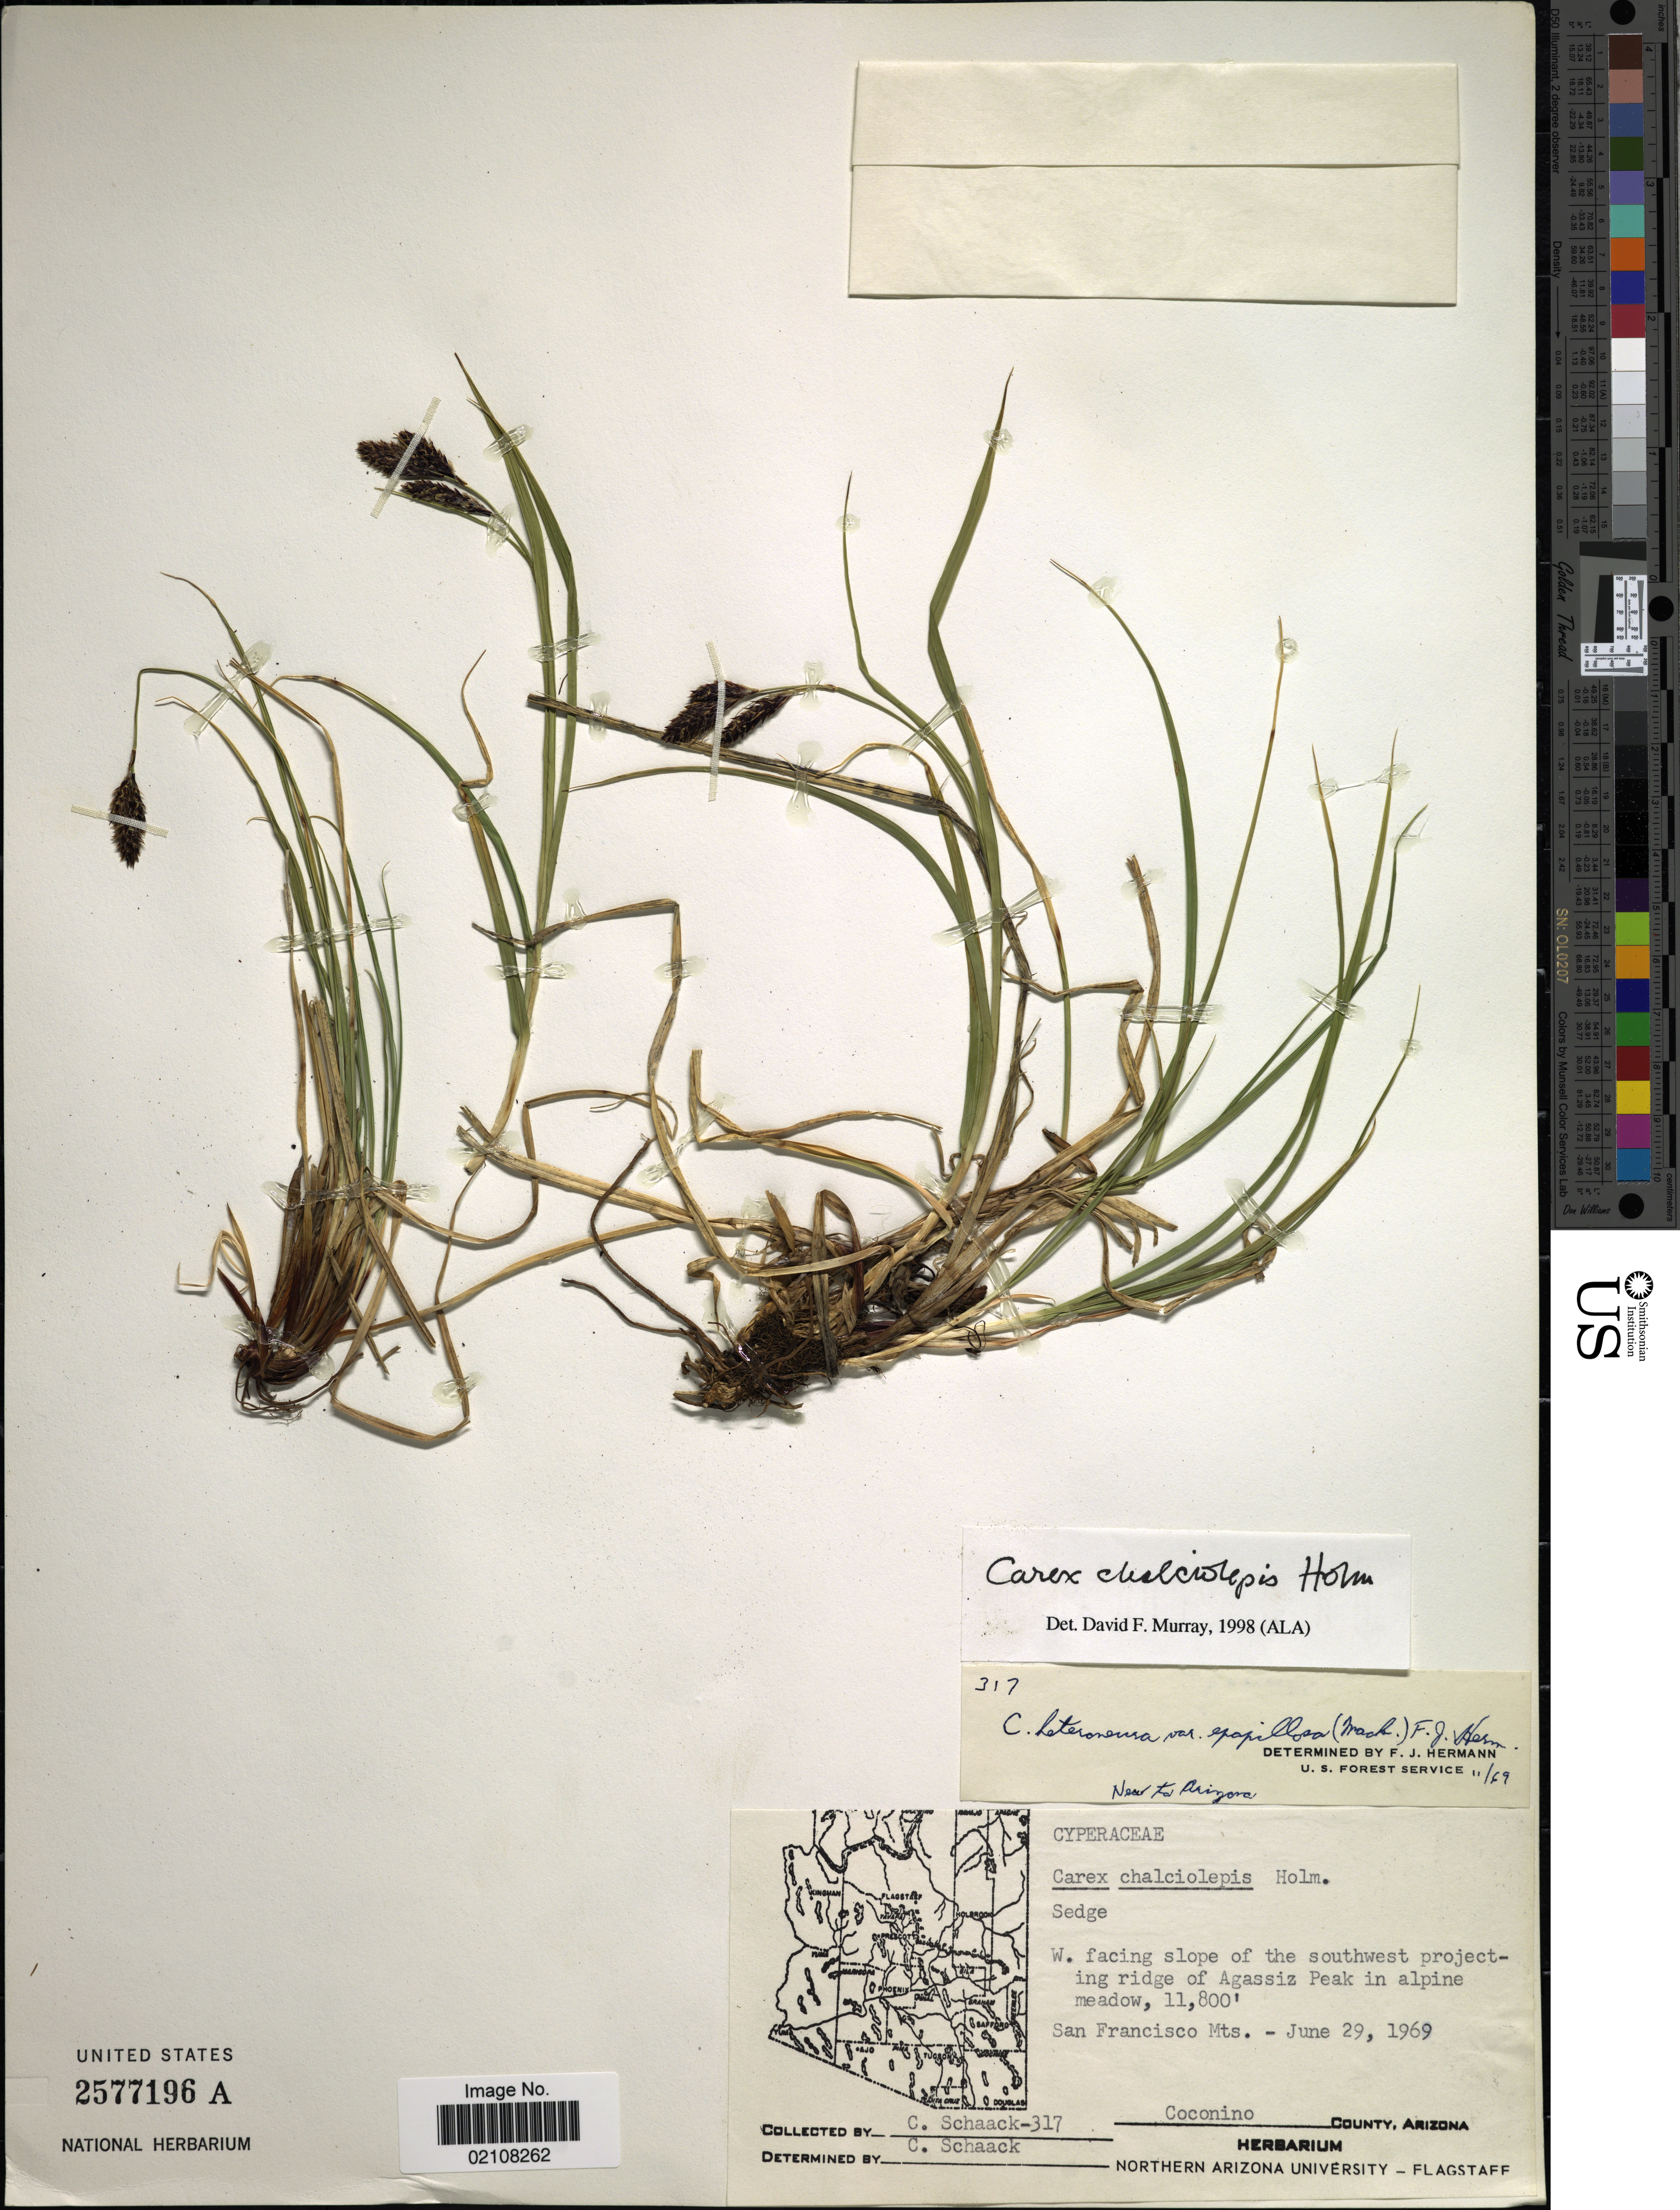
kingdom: Plantae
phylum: Tracheophyta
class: Liliopsida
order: Poales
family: Cyperaceae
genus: Carex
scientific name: Carex chalciolepis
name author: Holm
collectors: C. Schaack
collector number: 317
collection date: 1969-06-29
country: United States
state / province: Arizona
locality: W. facing slope of the southwest projecting ridge of Agassiz Peak in alpine meadow, San Francisco Mts.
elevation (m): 3597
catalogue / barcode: US 2577196